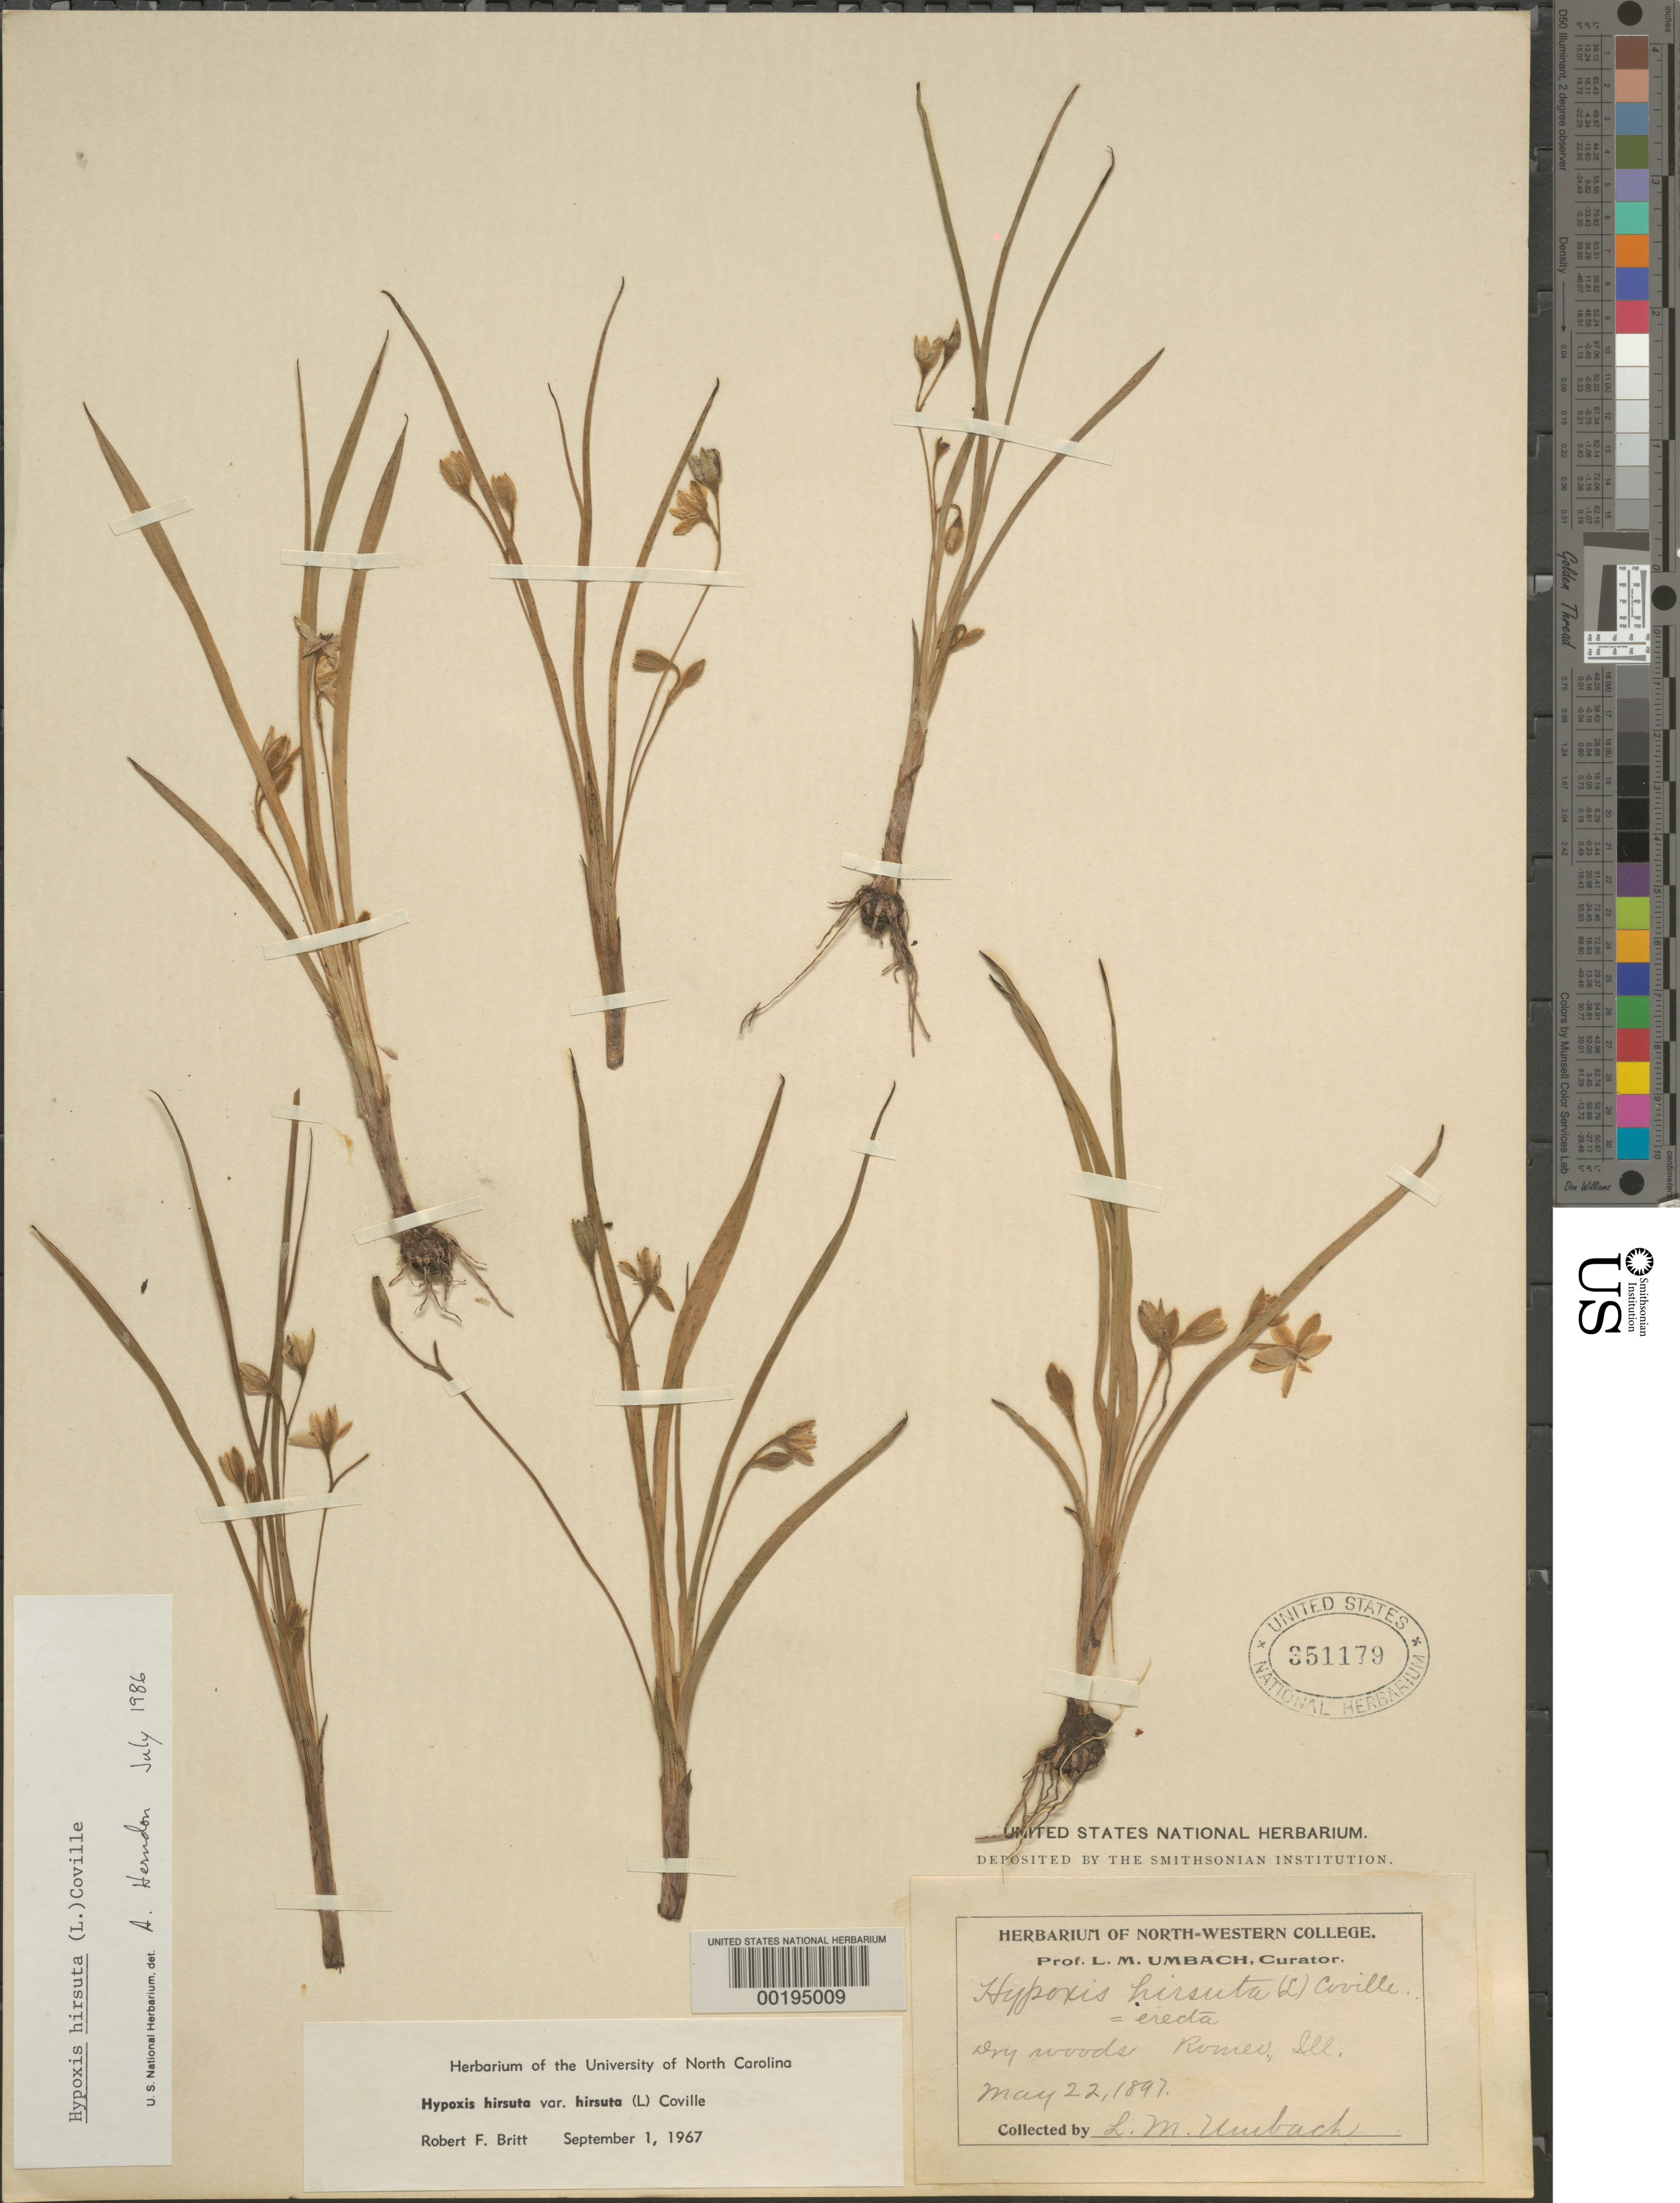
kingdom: Plantae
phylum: Tracheophyta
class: Liliopsida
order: Asparagales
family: Hypoxidaceae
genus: Hypoxis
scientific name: Hypoxis hirsuta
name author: (L.) Coville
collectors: L. M. Umbach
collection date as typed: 22 May 1897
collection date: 1897-05-22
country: United States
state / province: Illinois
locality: Romeo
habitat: Dry woods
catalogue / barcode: US 351179